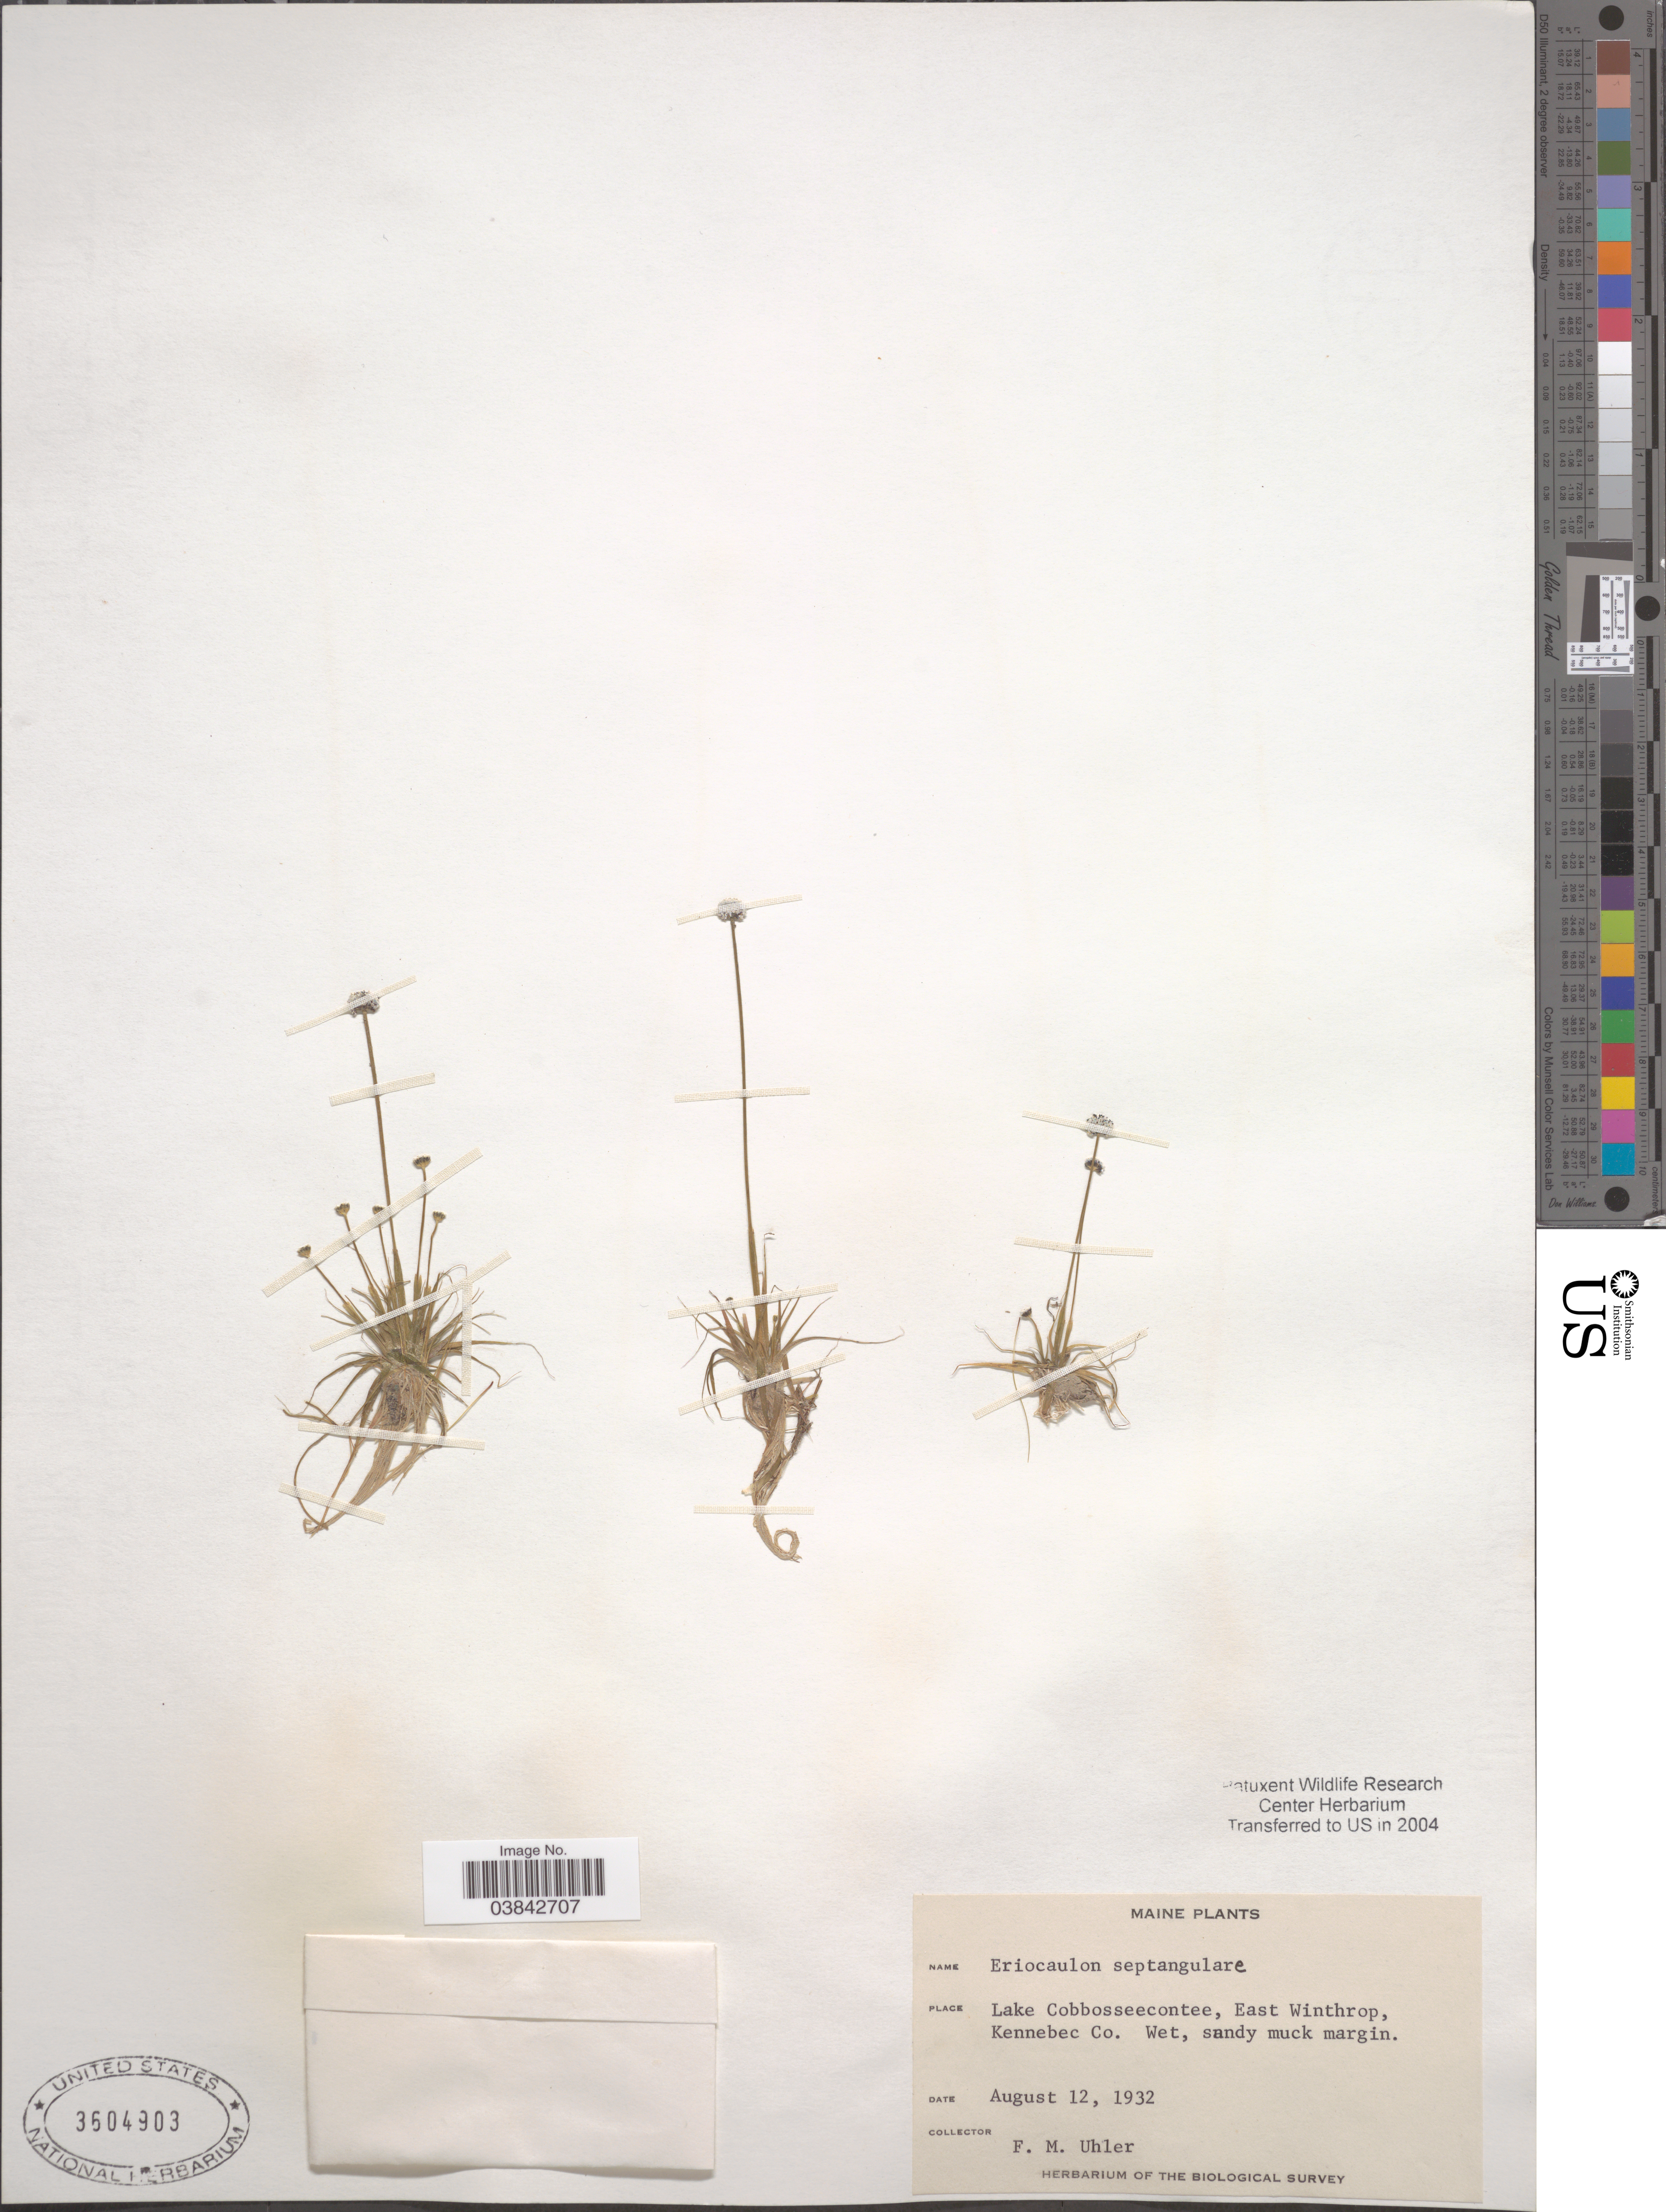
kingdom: Plantae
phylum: Tracheophyta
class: Liliopsida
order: Poales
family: Eriocaulaceae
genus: Eriocaulon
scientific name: Eriocaulon aquaticum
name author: (Hill) Druce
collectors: F. M. Uhler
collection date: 1932-08-12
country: United States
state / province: Maine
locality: Lake Cobbosseecontee, East Winthrop, Kennebec Co.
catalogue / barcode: US 3604903